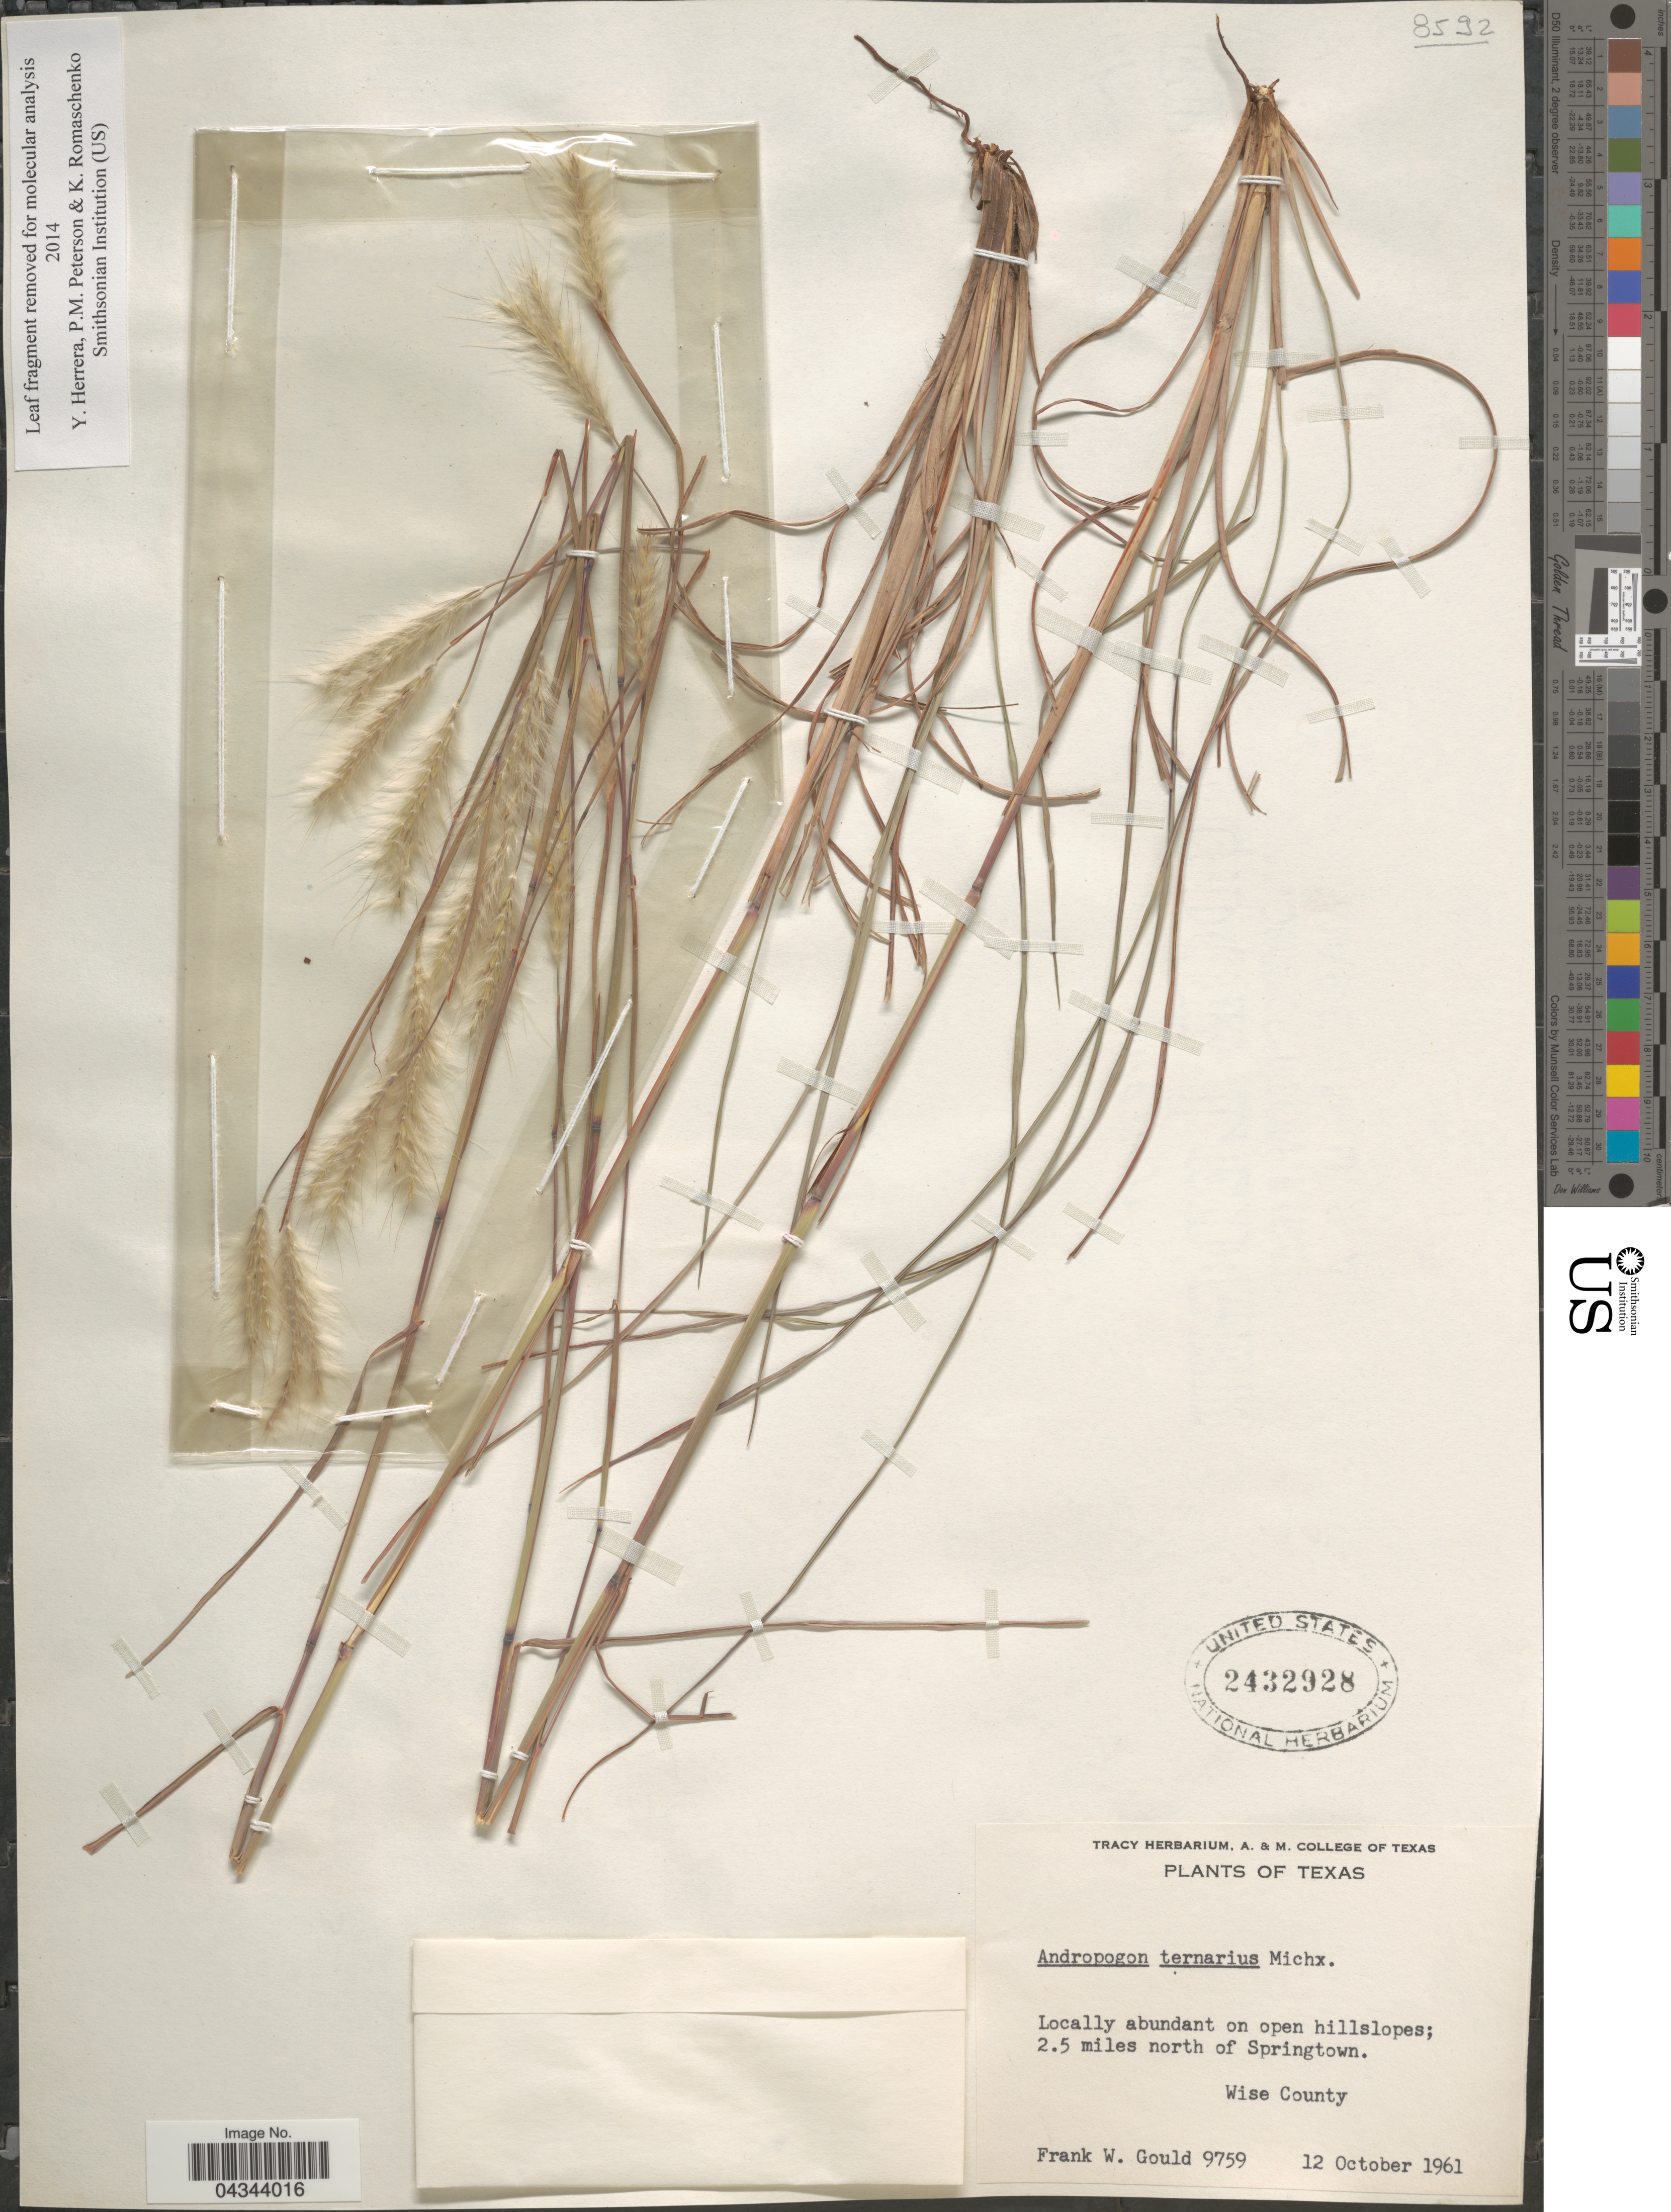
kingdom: Plantae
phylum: Tracheophyta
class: Liliopsida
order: Poales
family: Poaceae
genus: Andropogon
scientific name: Andropogon ternarius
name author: Michx.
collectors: F. W. Gould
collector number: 9759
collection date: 1961-10-12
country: United States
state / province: Texas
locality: Locally abundant on open hillslopes; 2.5 miles north of Springtown. Wise County.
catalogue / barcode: US 2432928